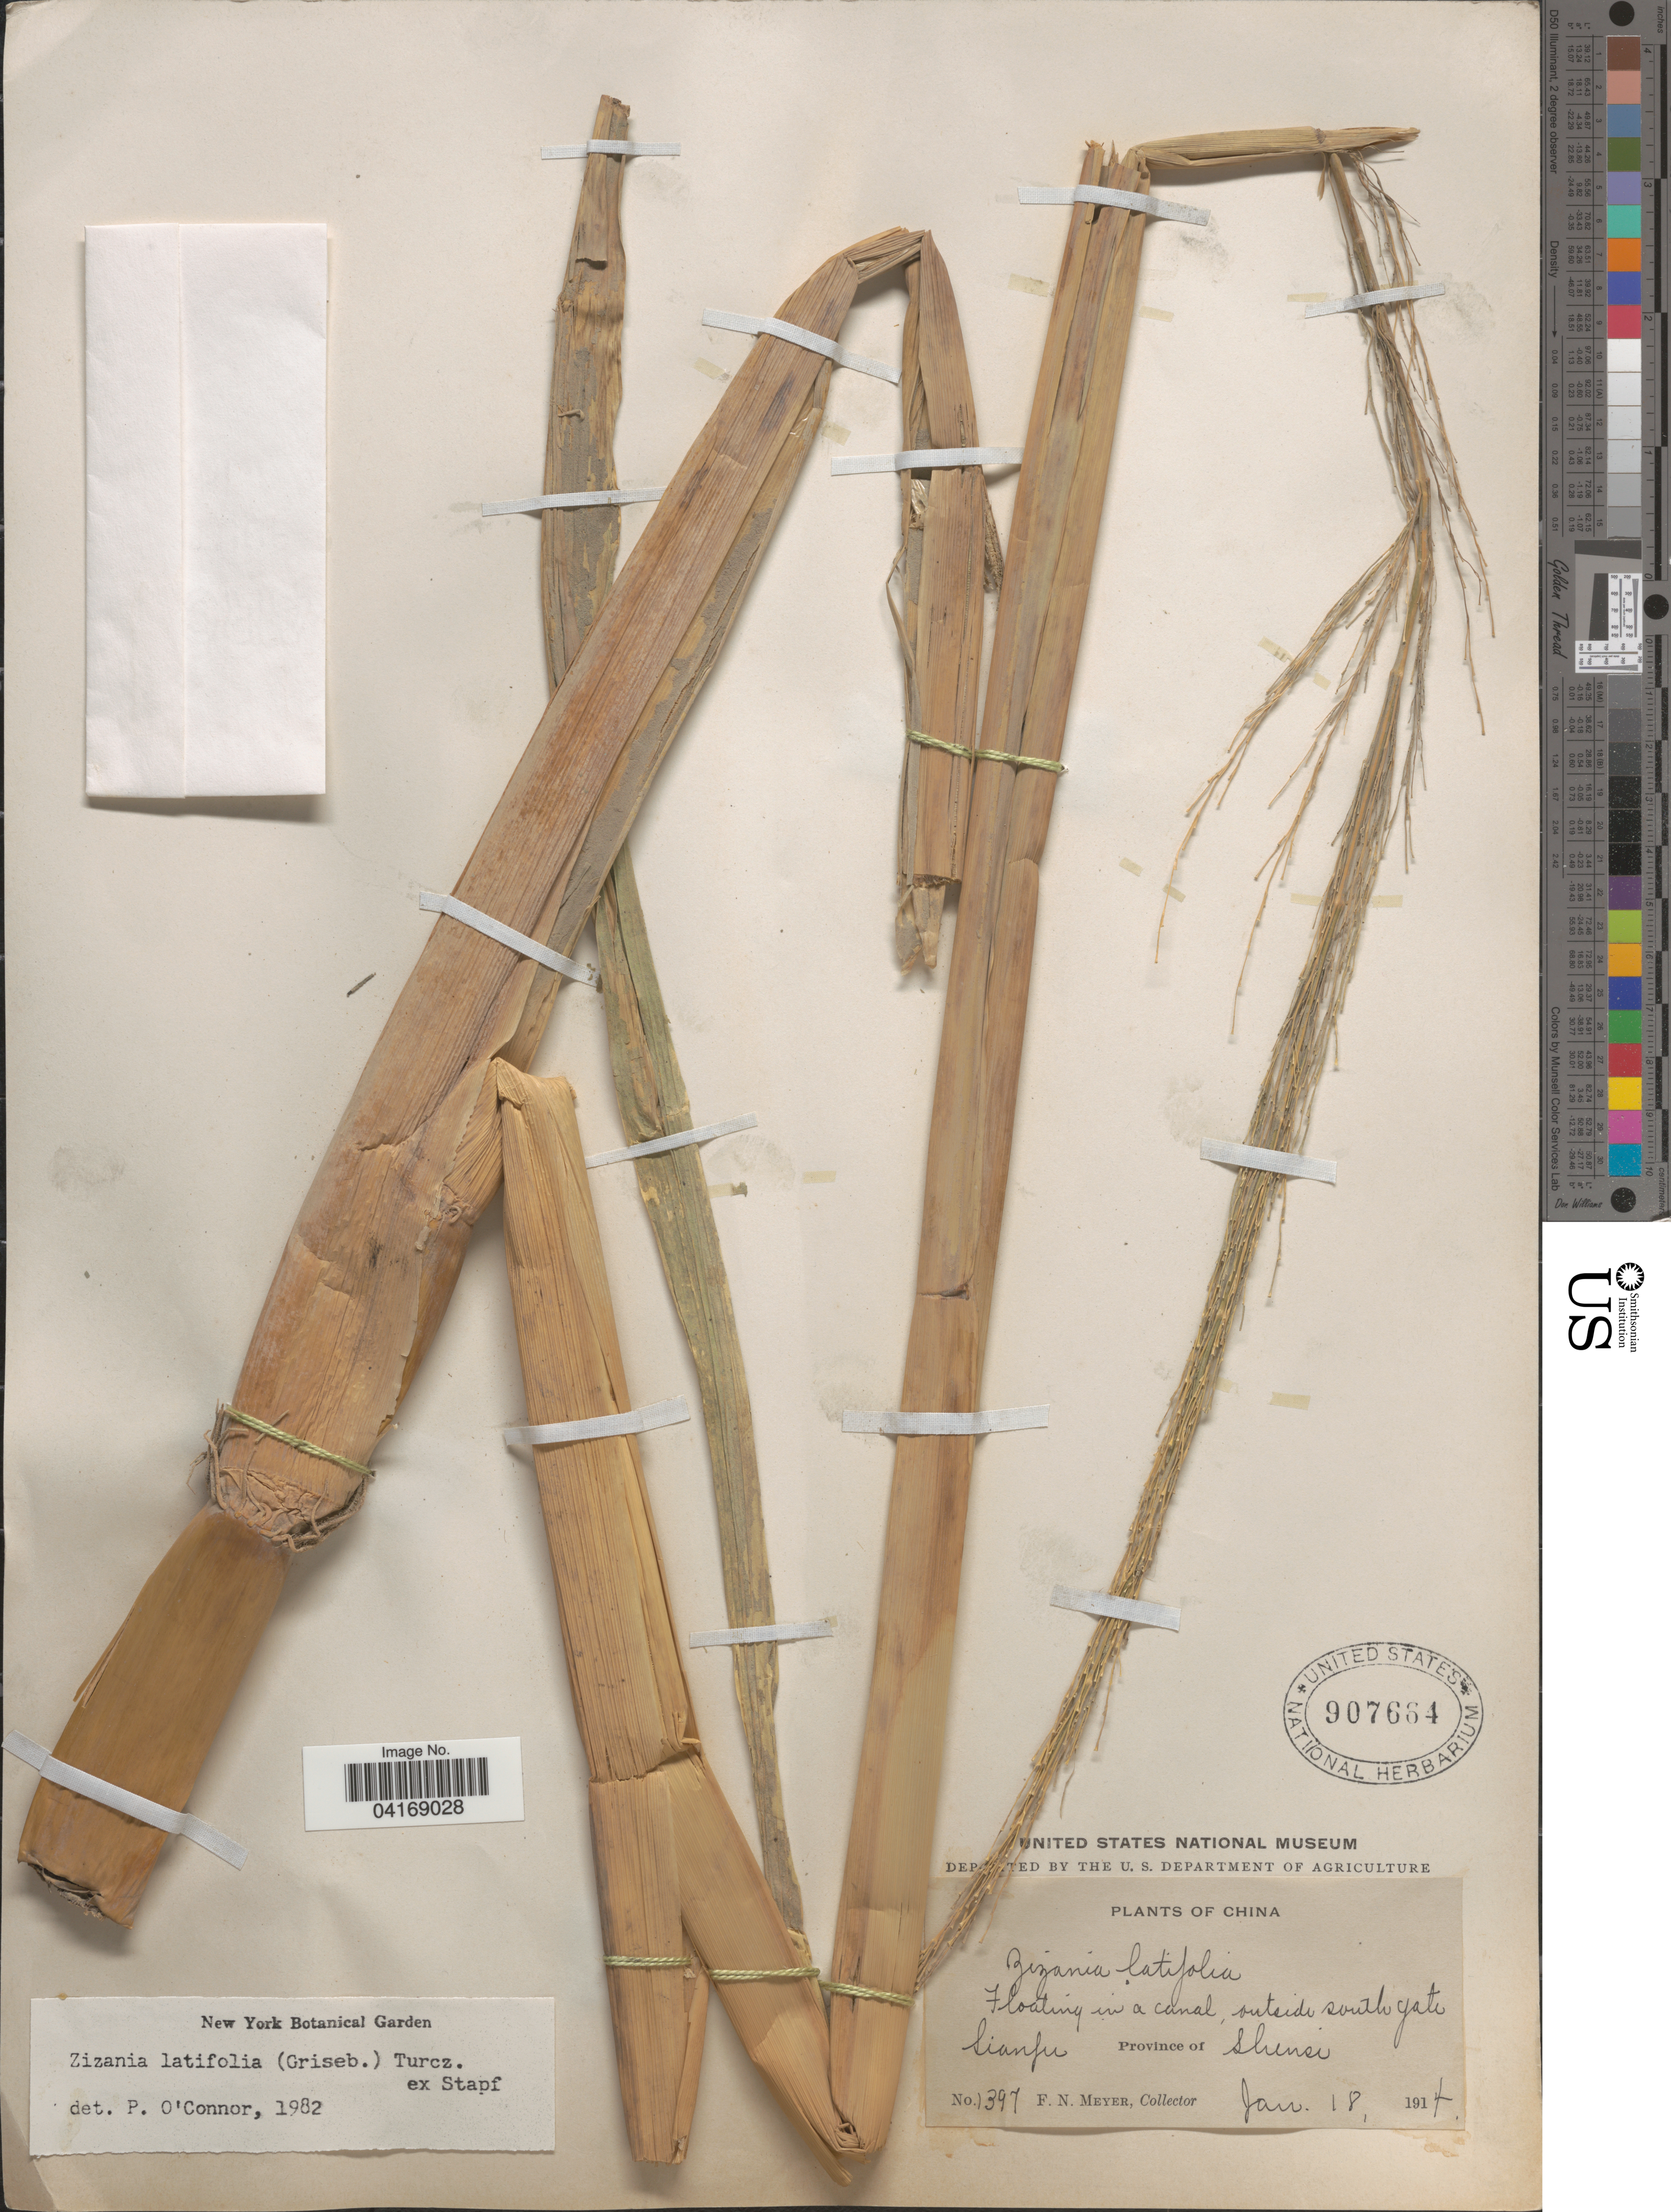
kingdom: Plantae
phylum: Tracheophyta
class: Liliopsida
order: Poales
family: Poaceae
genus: Zizania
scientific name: Zizania latifolia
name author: (Griseb.) Stapf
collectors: F. N. Meyer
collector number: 1397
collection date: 1914-01-18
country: China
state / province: Shaanxi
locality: In a canal, outside south gate. Sianfu. Province of Shensi.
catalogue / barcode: US 907664